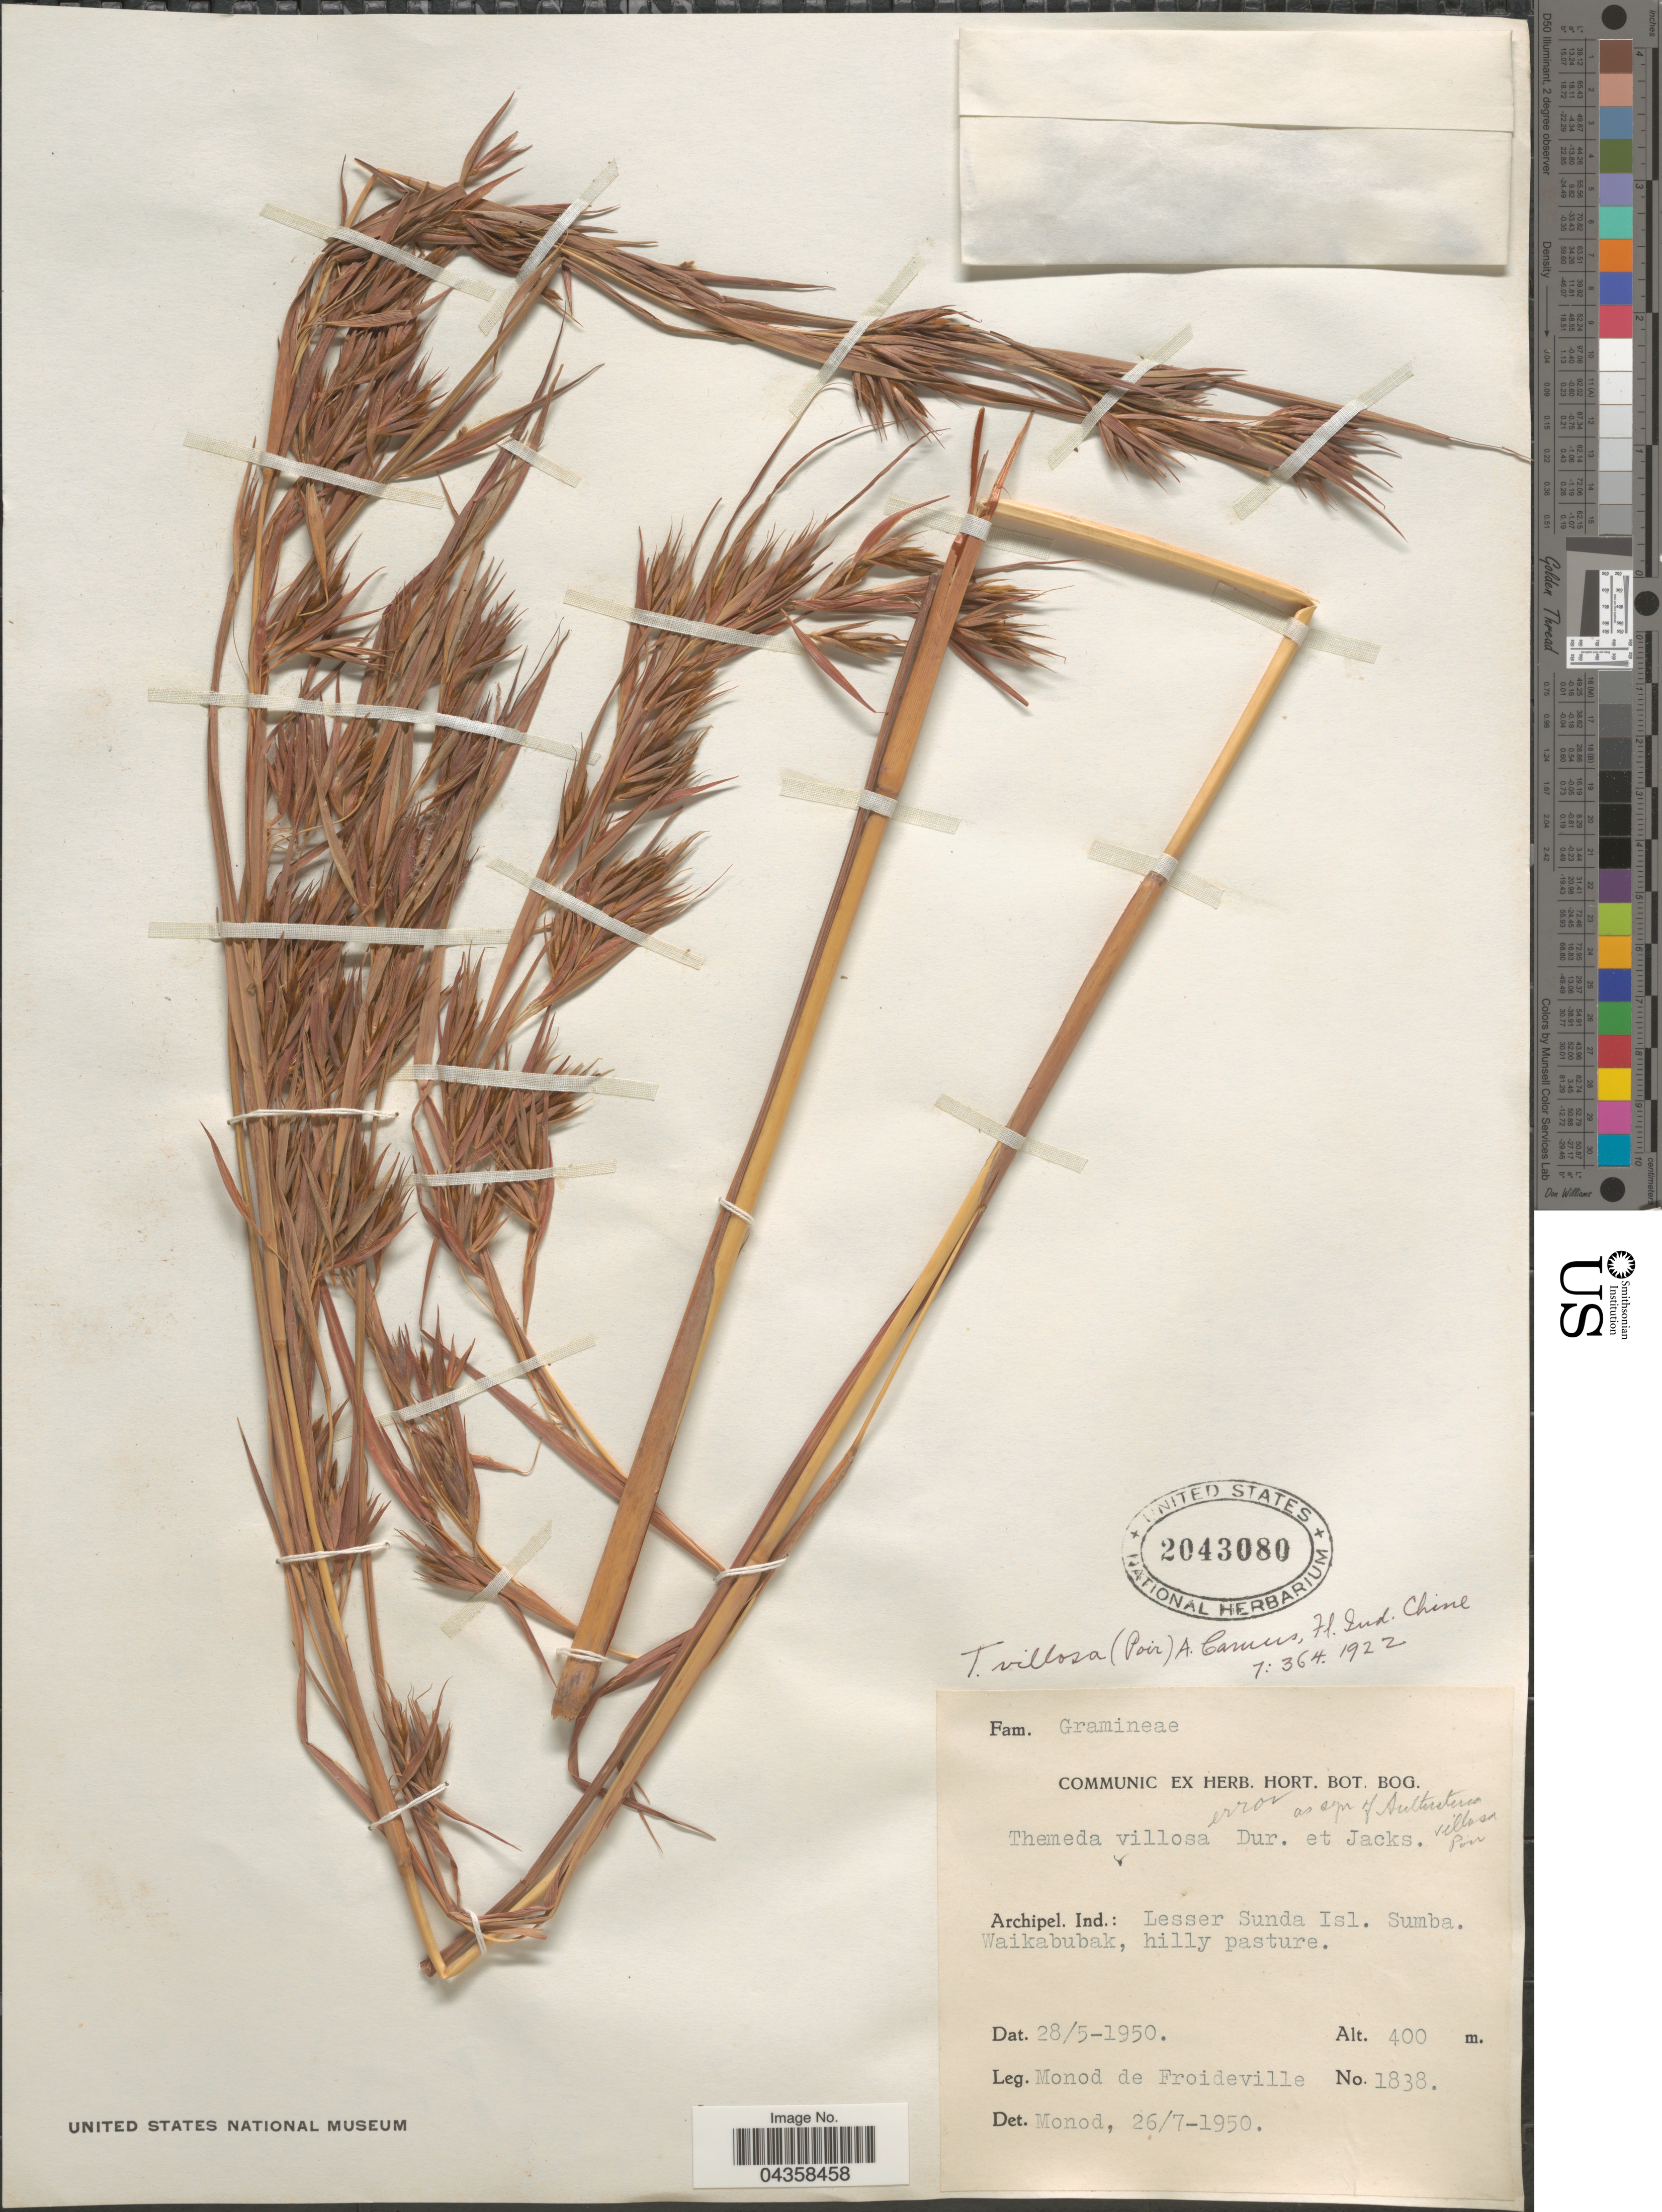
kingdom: Plantae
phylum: Tracheophyta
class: Liliopsida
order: Poales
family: Poaceae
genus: Themeda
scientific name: Themeda villosa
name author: (Lam.) A. Camus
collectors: C. Monod de Froideville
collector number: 1838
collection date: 1950-05-28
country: Indonesia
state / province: Nusa Tenggara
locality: Archipel. Ind.: Lesser Sunda Isl. Sumba. Waikabubak, hilly pasture.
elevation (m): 400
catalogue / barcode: US 2043080